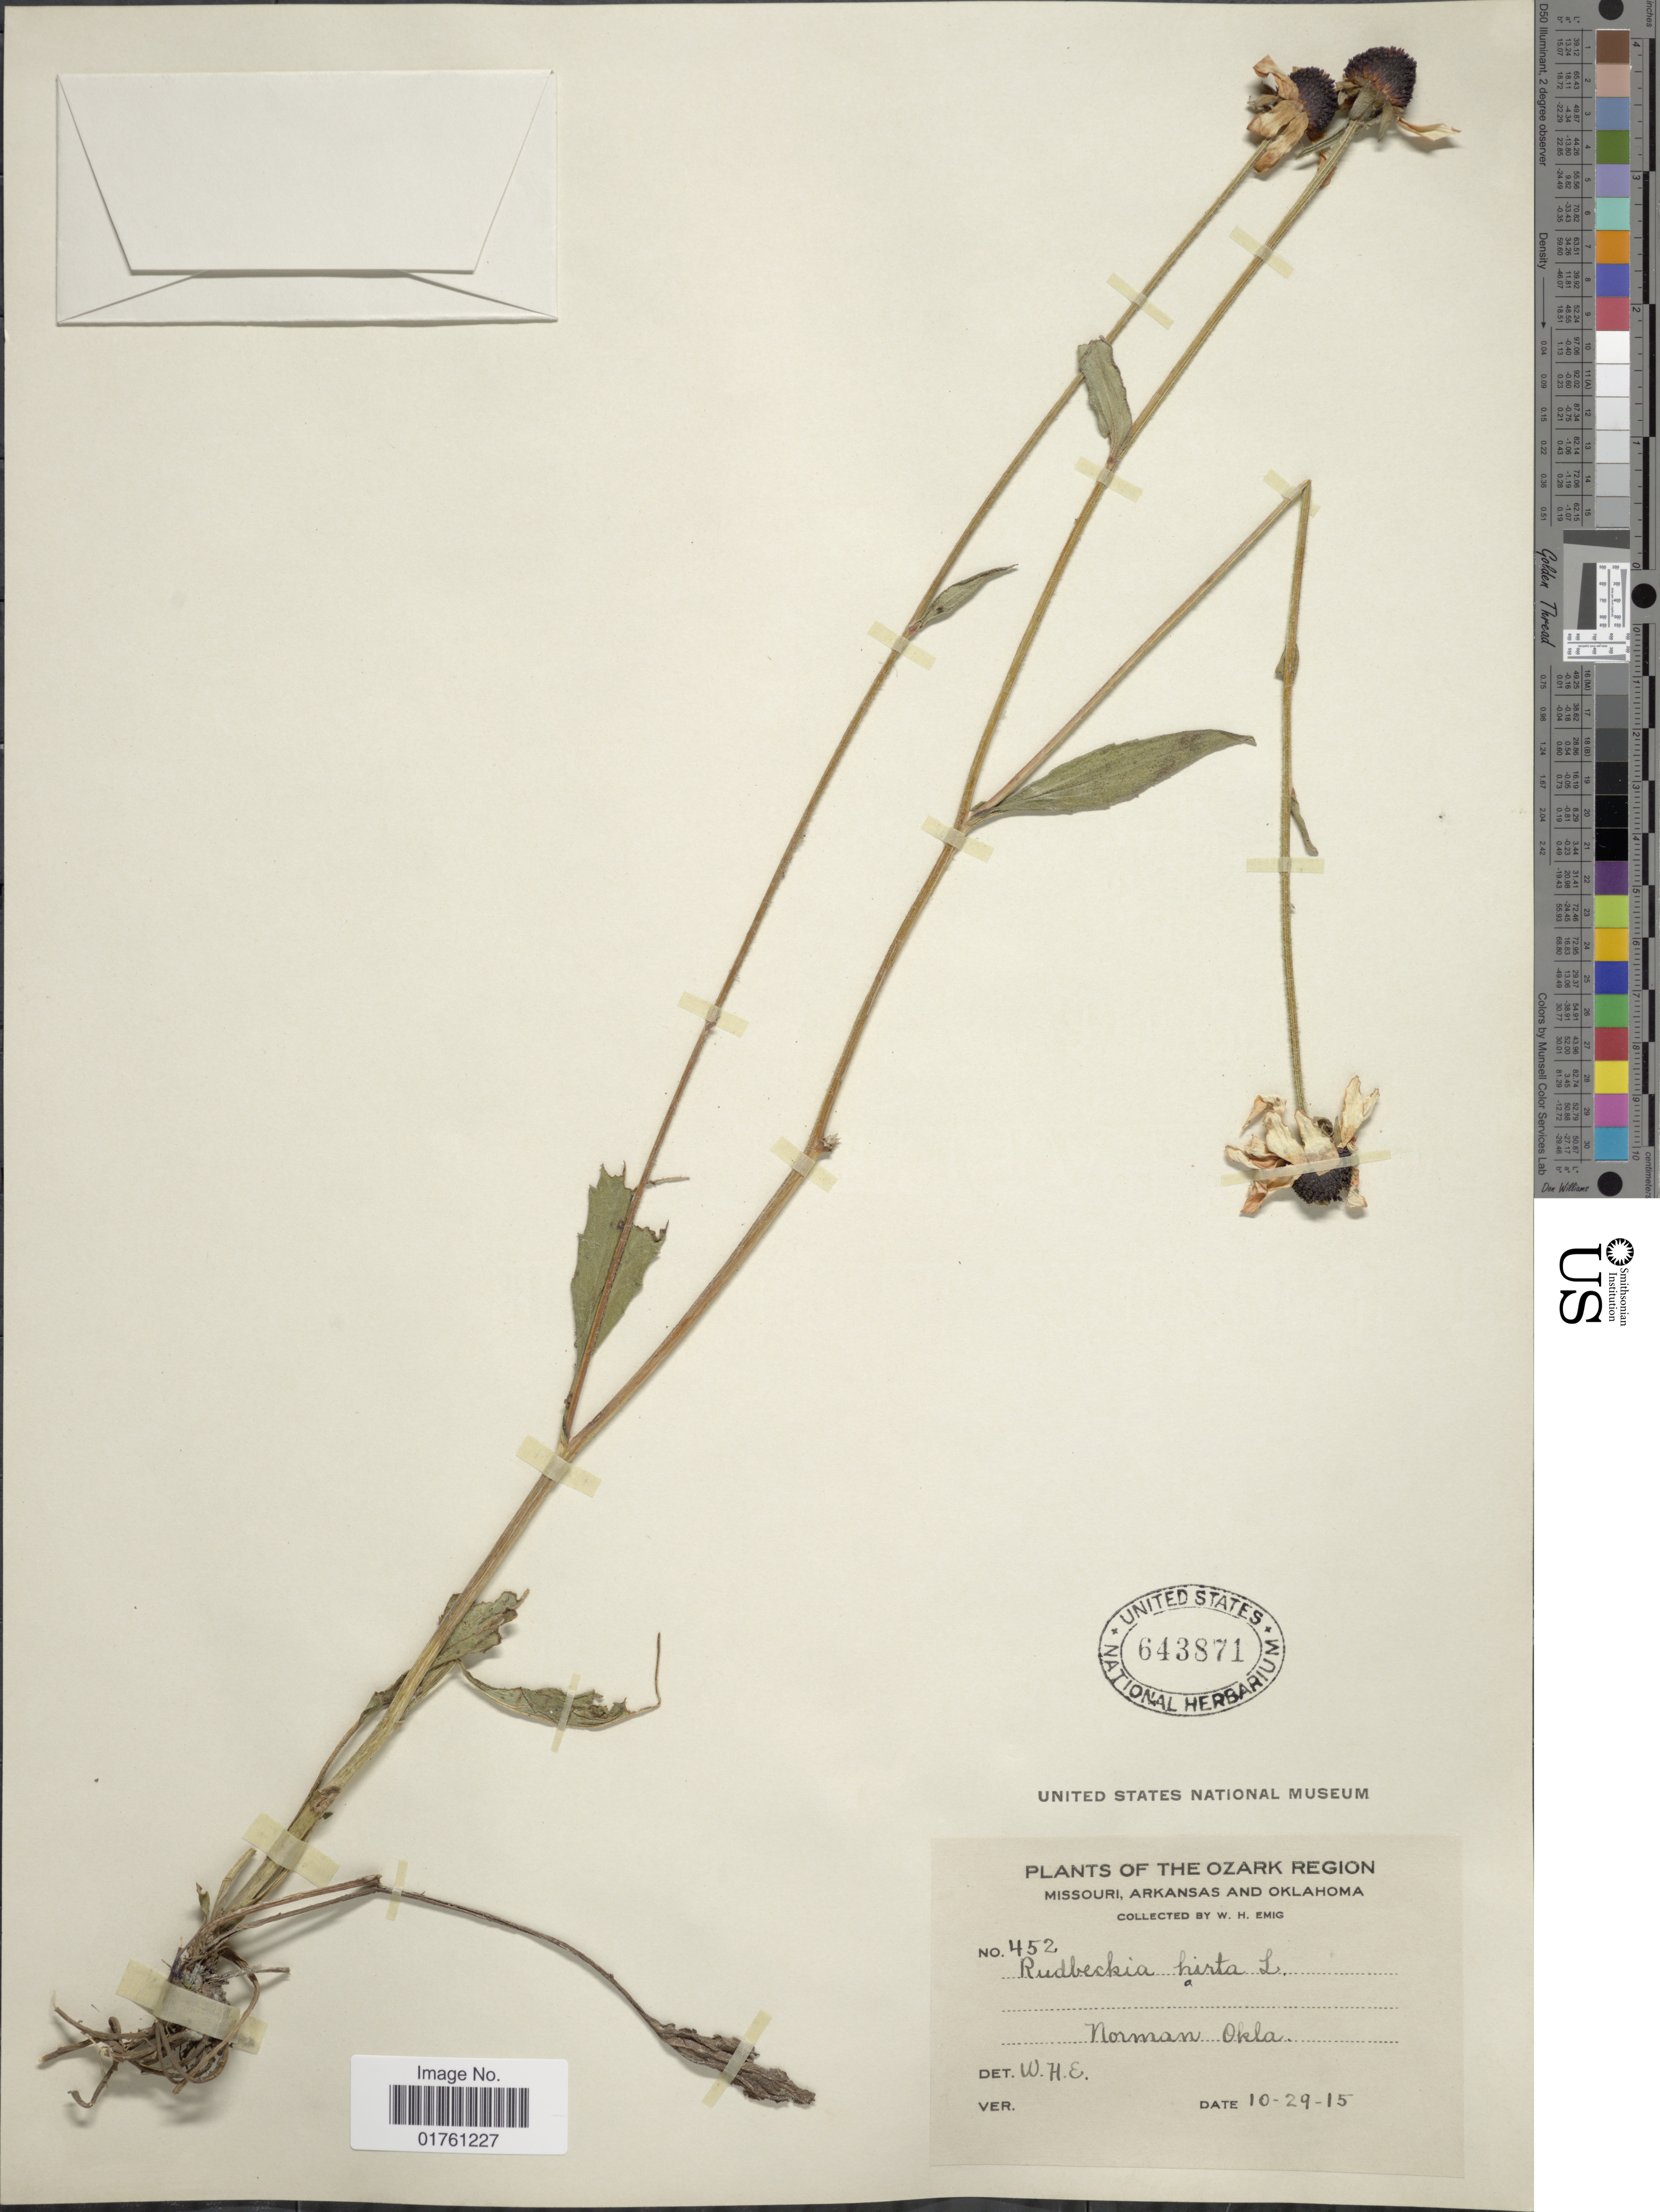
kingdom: Plantae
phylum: Tracheophyta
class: Magnoliopsida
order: Asterales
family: Asteraceae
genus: Rudbeckia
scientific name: Rudbeckia hirta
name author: L.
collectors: W. H. Emig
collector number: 452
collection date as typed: Transcribed d/m/y: 29/10/15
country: United States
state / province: Oklahoma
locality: The Ozark Region, Missouri, Arkansas and Oklahoma, Norman Okla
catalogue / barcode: US 643871